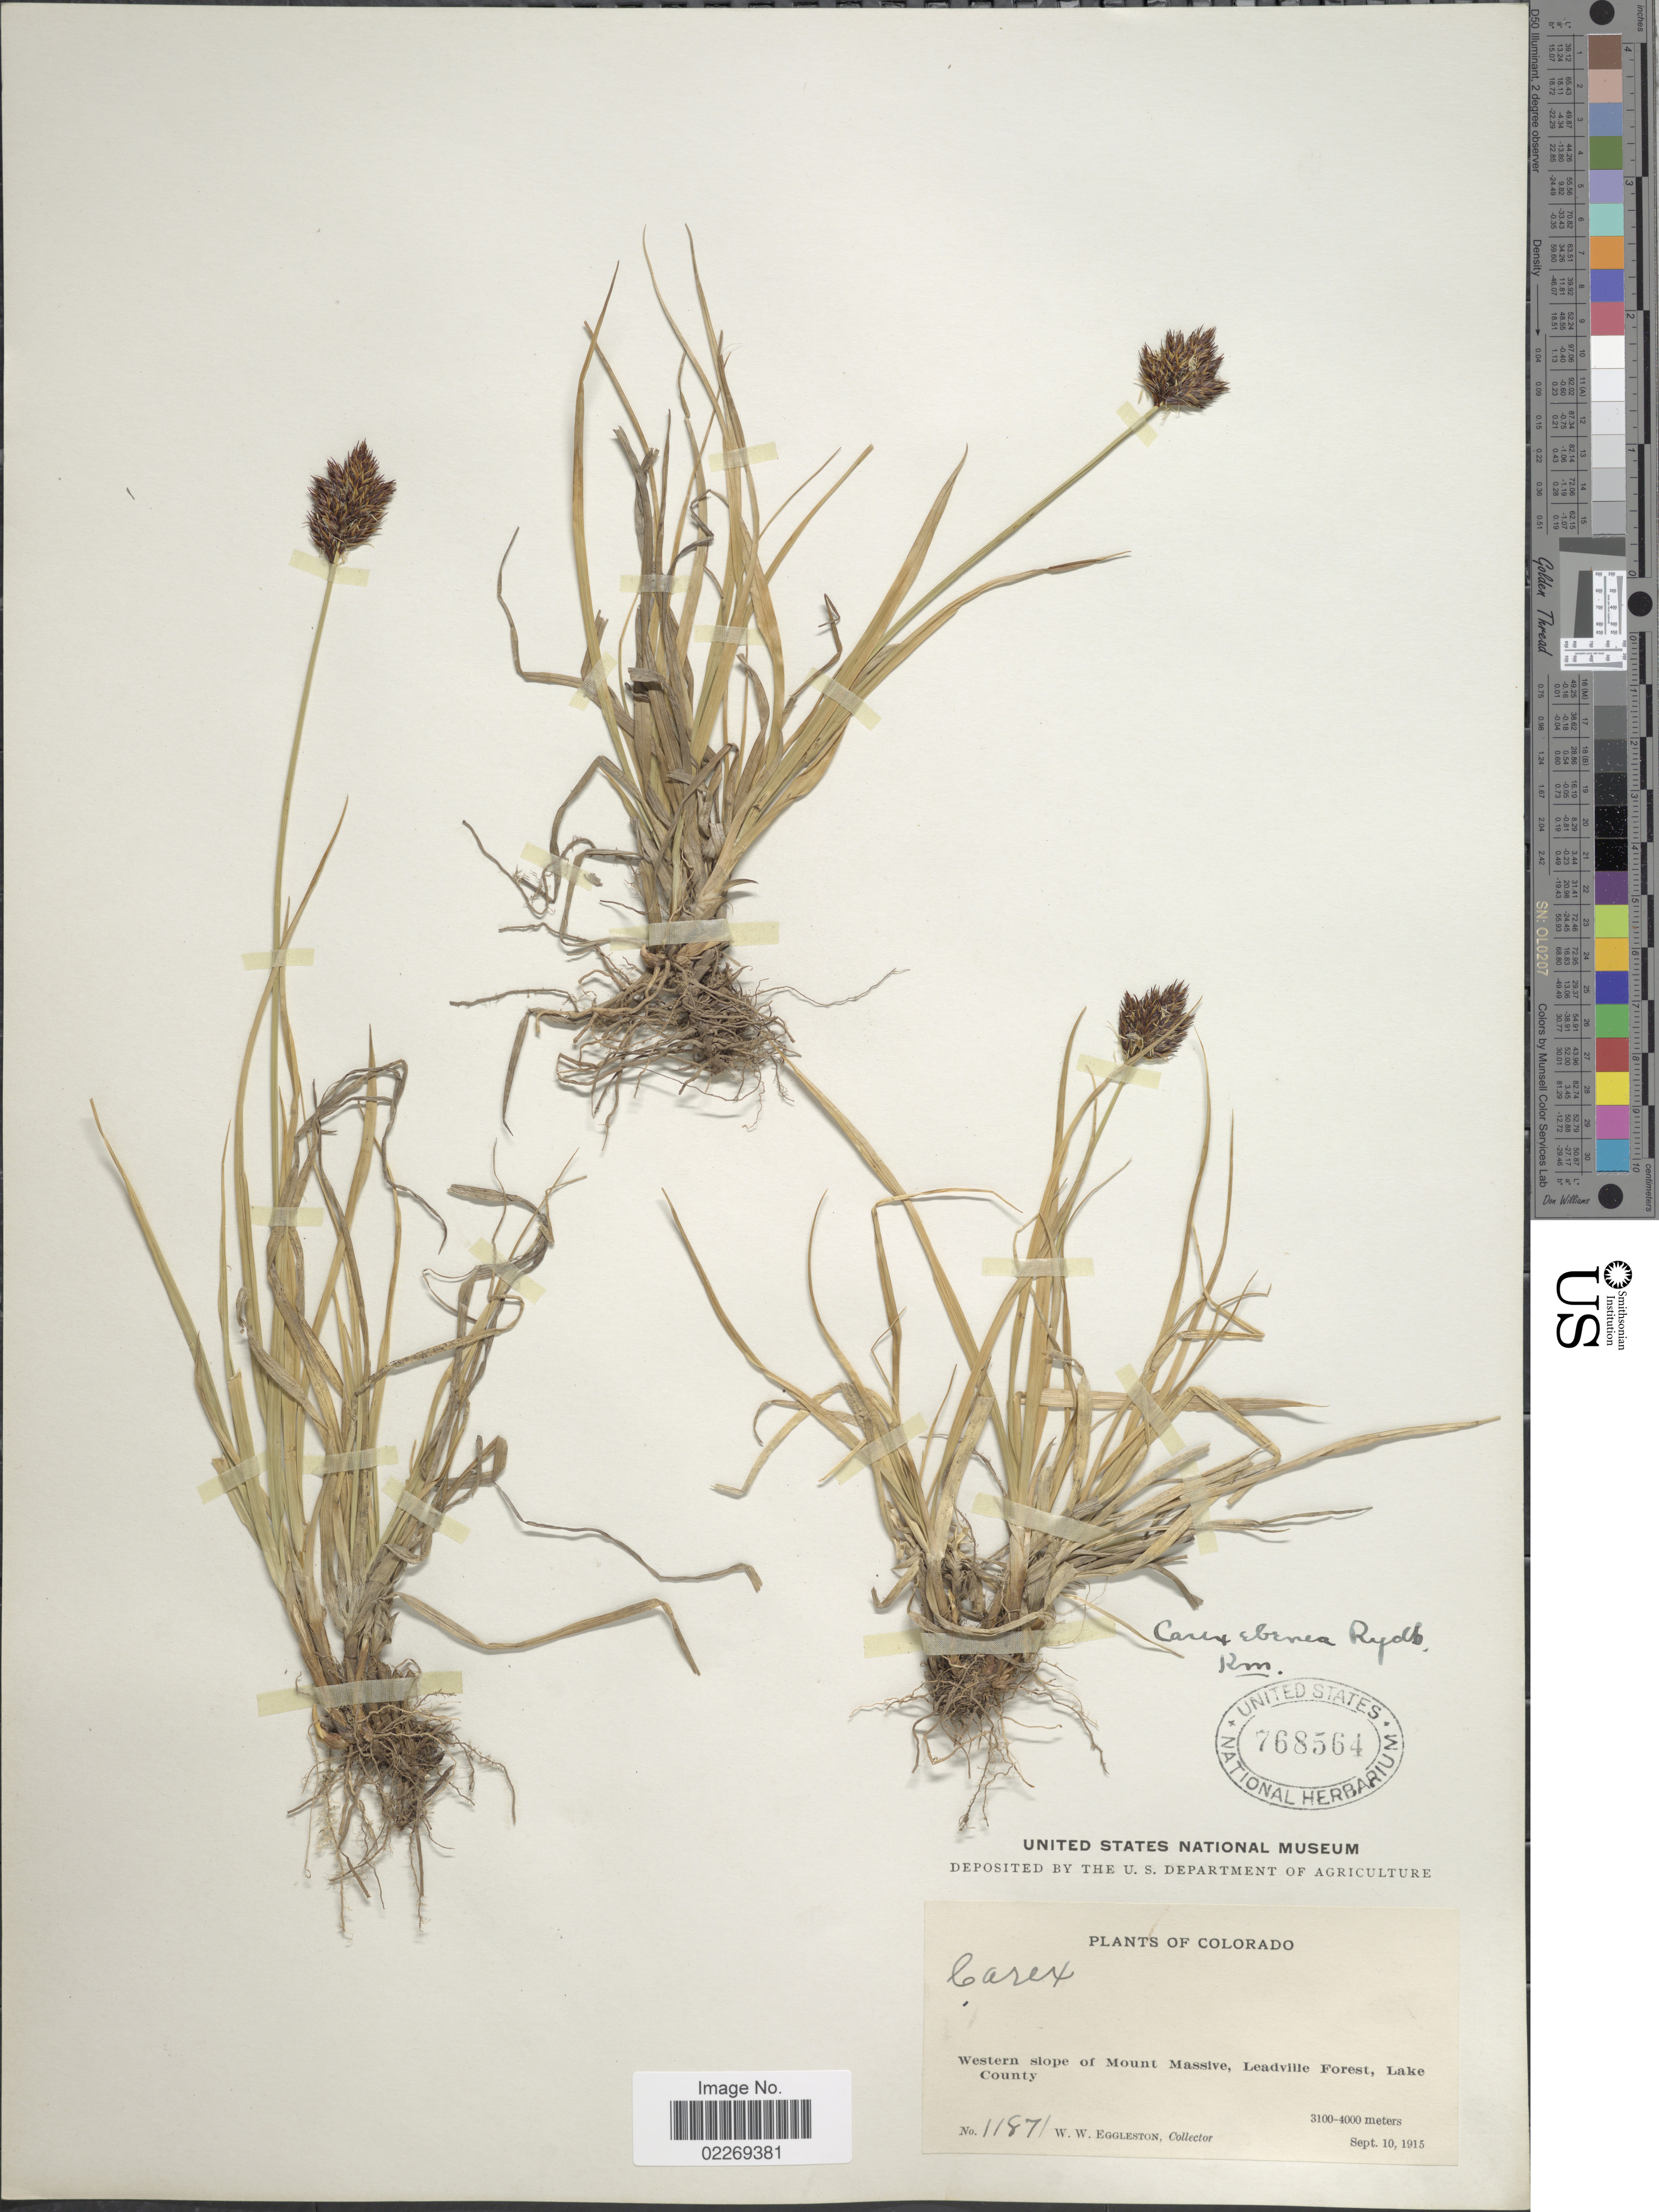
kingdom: Plantae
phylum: Tracheophyta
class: Liliopsida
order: Poales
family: Cyperaceae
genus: Carex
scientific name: Carex ebenea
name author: Rydb.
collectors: W. W. Eggleston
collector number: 11871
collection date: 1915-09-10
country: United States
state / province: Colorado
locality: Western slope of Mount Massive, Leadville Forest, Lake County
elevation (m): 3100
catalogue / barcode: US 768564